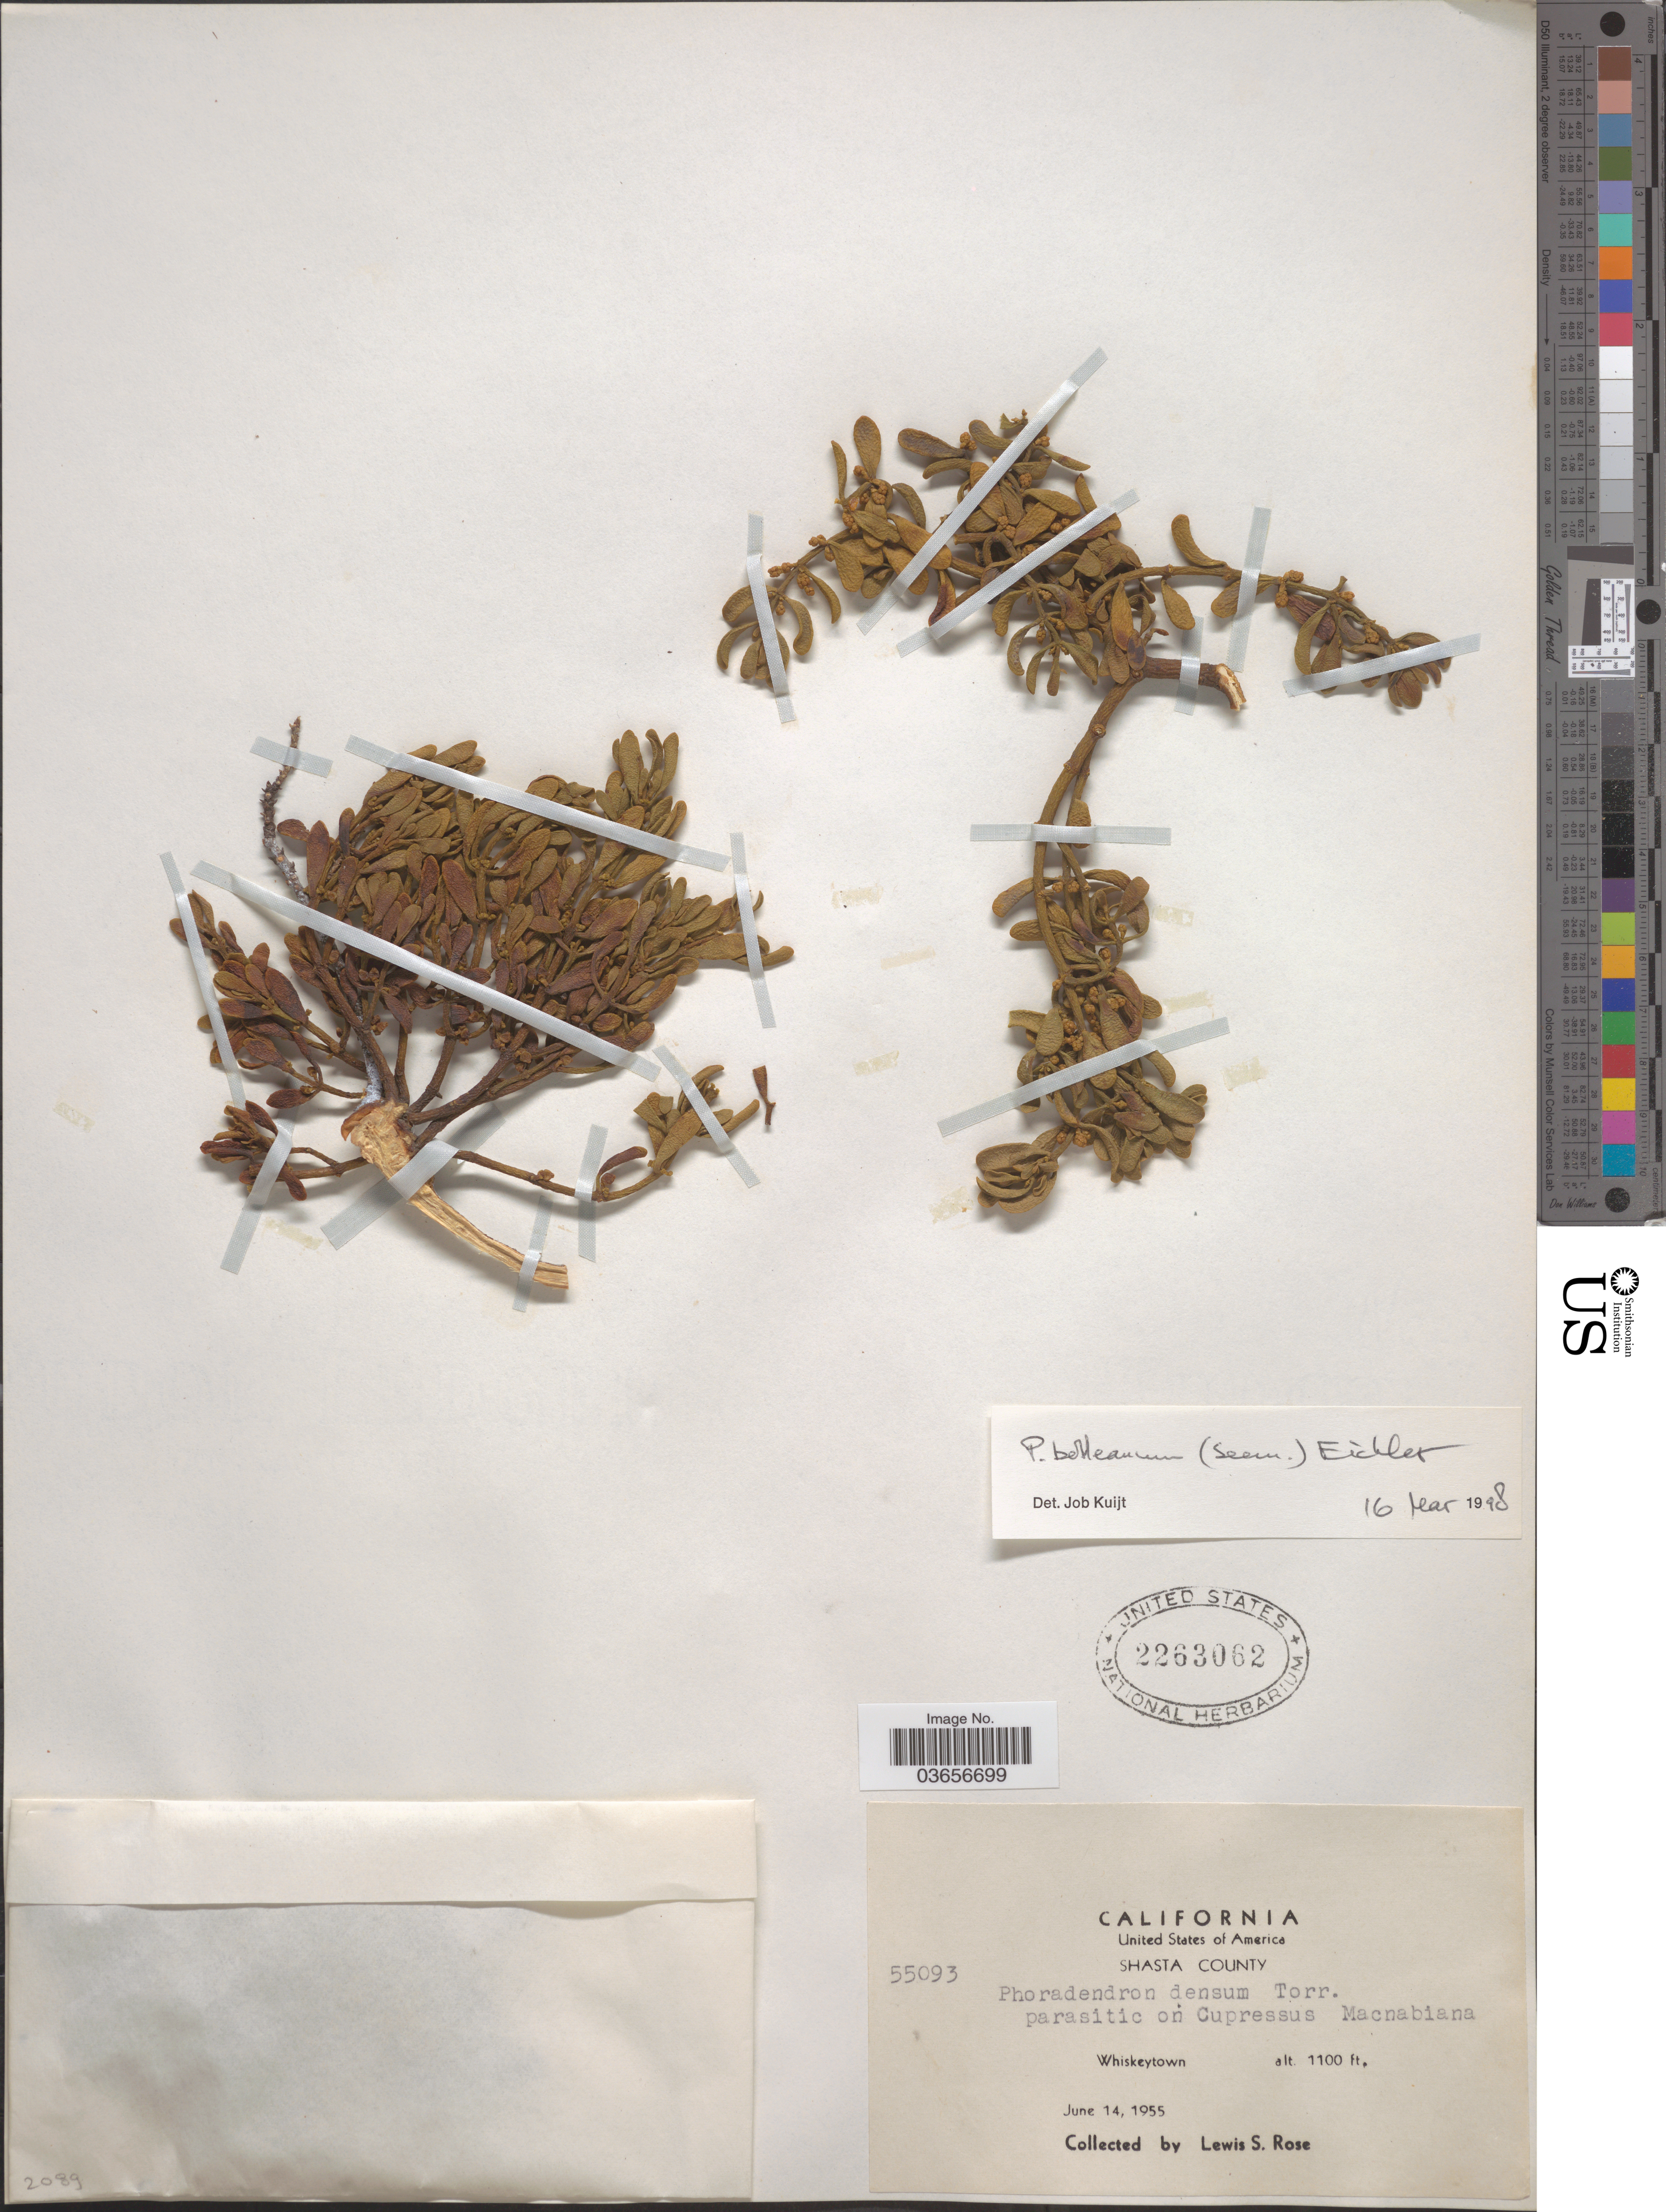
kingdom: Plantae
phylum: Tracheophyta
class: Magnoliopsida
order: Santalales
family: Viscaceae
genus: Phoradendron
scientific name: Phoradendron bolleanum var. densum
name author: (Torr. ex Trel.) Fosberg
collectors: L. S. Rose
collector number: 55093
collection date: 1955-06-14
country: United States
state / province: California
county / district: Shasta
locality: Shasta County. Whiskeytown.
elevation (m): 335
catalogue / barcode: US 2263062